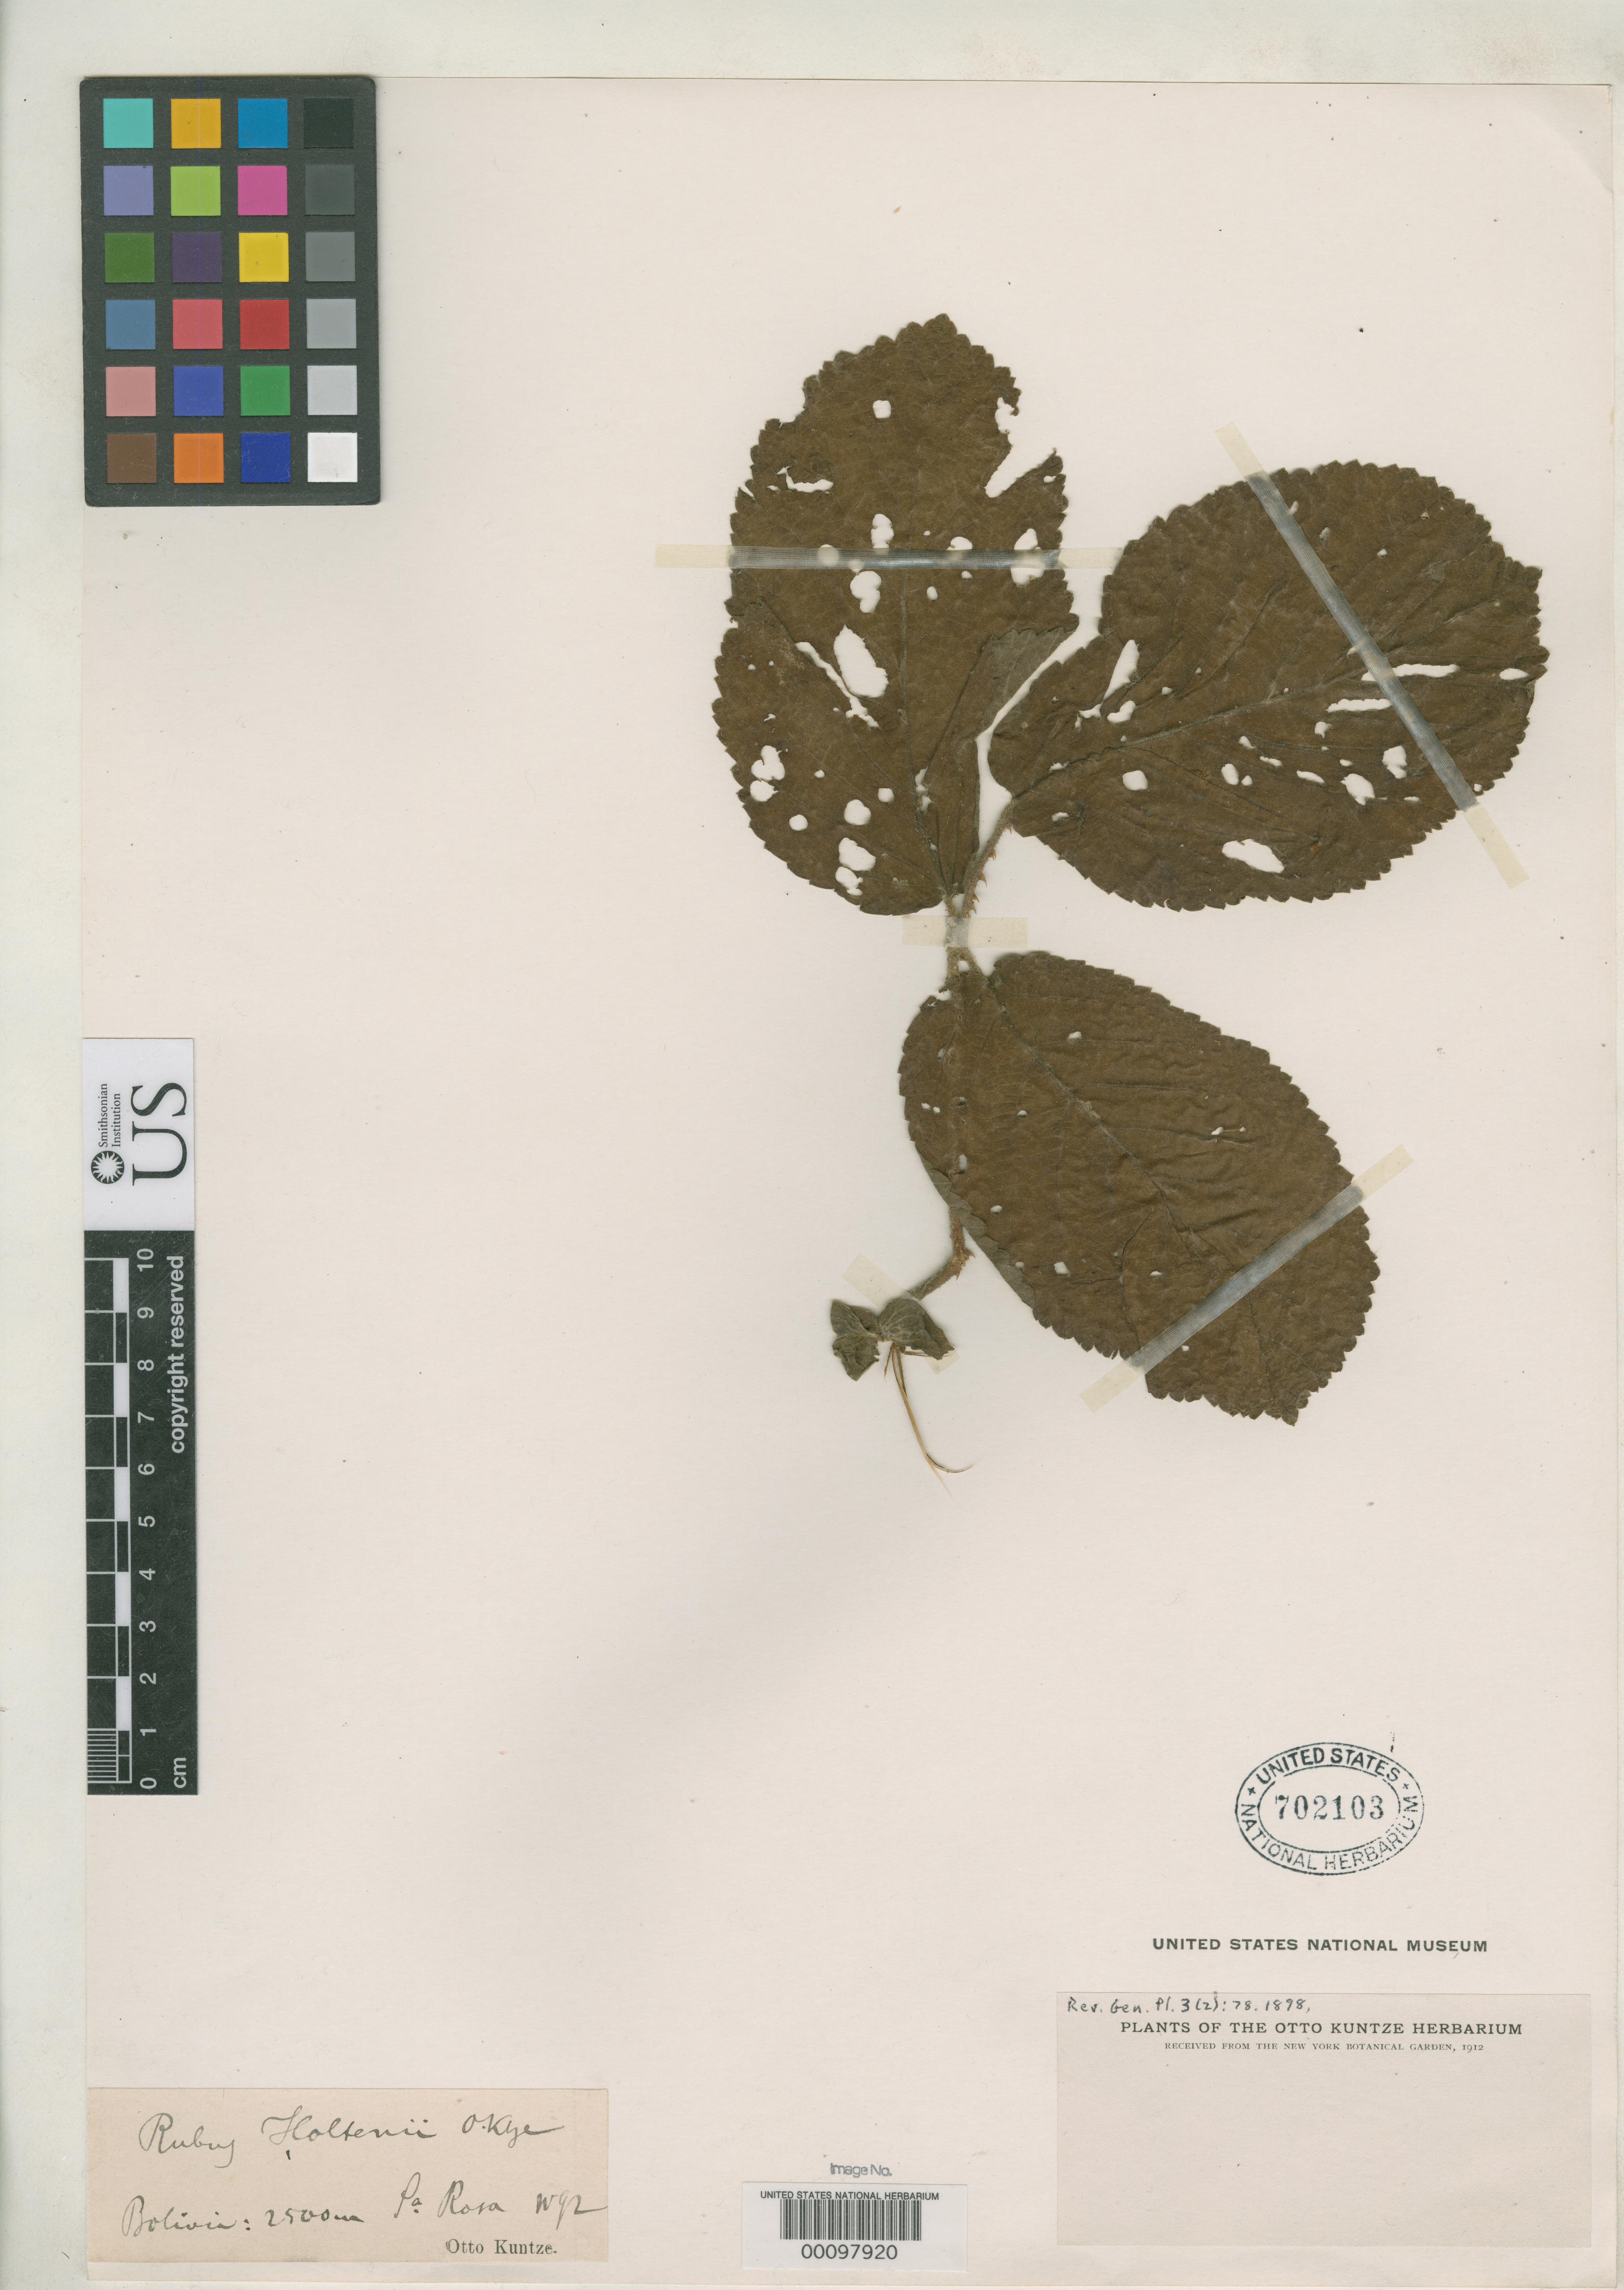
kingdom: Plantae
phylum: Tracheophyta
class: Magnoliopsida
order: Rosales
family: Rosaceae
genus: Rubus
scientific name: Rubus holtenii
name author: Kuntze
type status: Type Collection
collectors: C.E.O. Kuntze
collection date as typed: Apr 1892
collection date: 1892-04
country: Bolivia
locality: Santa Rosa.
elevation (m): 2500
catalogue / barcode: US 702103